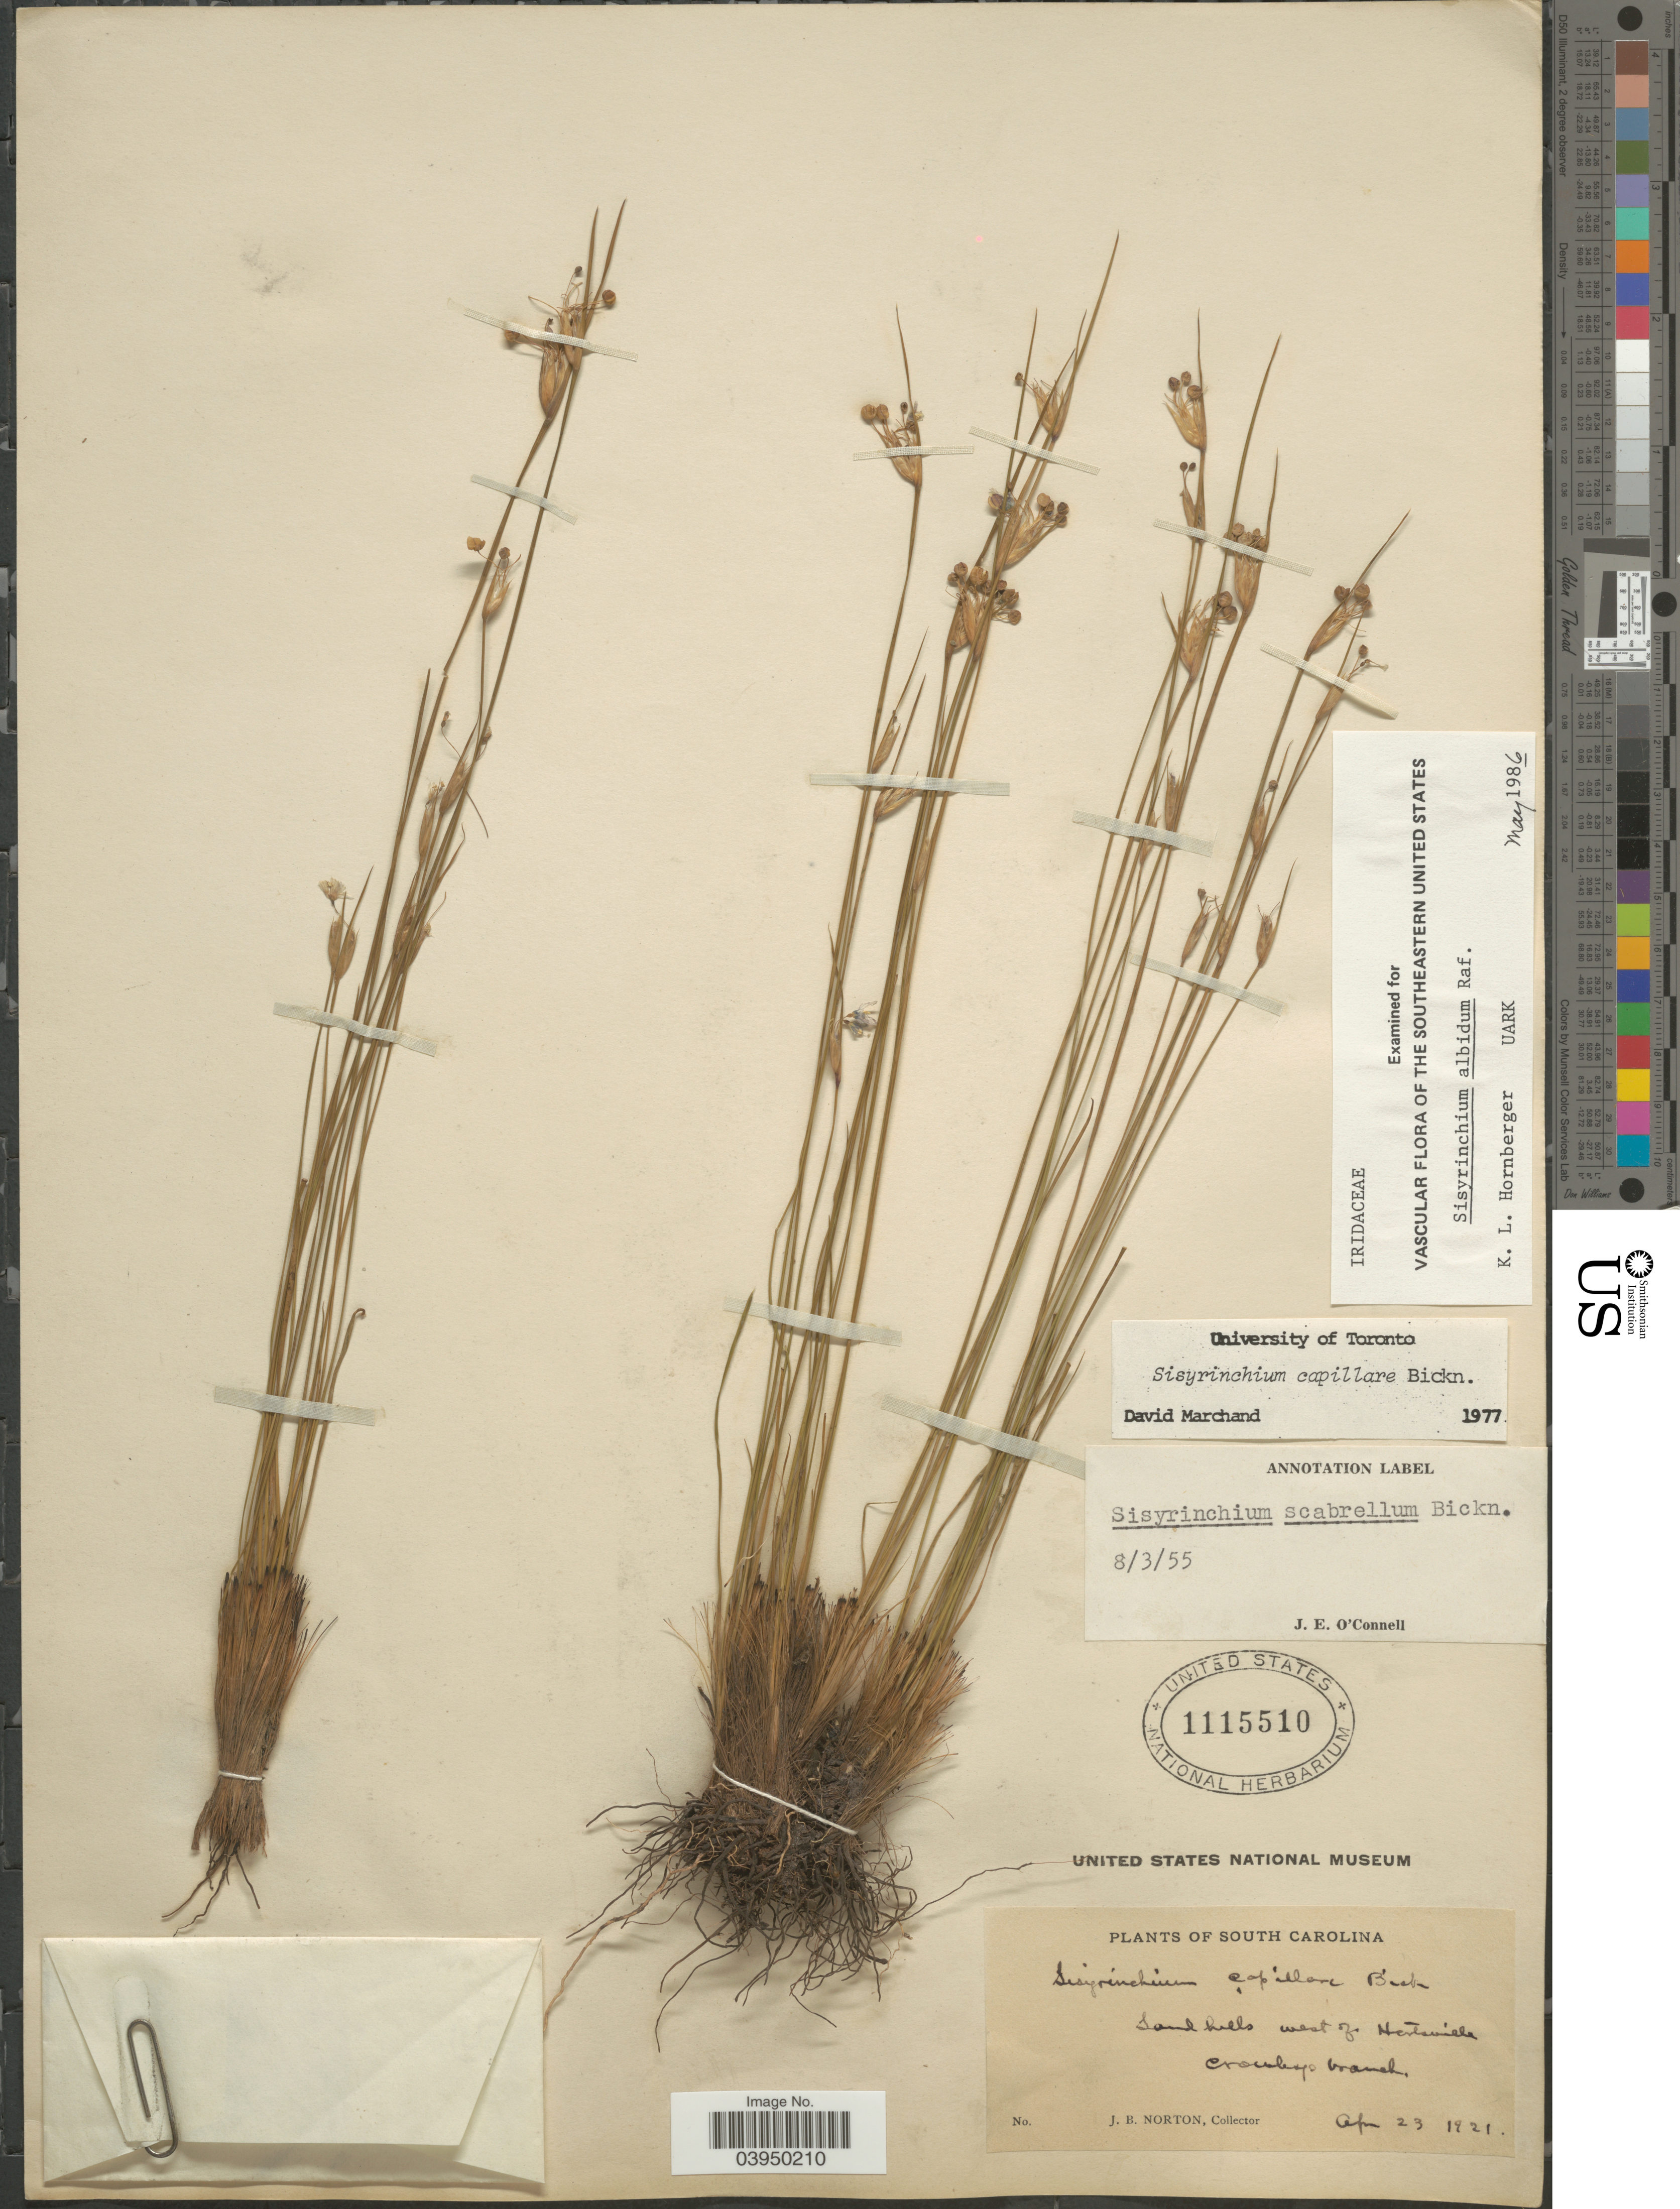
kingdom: Plantae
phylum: Tracheophyta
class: Liliopsida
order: Asparagales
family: Iridaceae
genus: Sisyrinchium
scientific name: Sisyrinchium albidum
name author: Raf.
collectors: J. B. Norton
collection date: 1921-04-23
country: United States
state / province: South Carolina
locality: Sand hills west of Hartsville. Crowley's branch.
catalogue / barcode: US 1115510